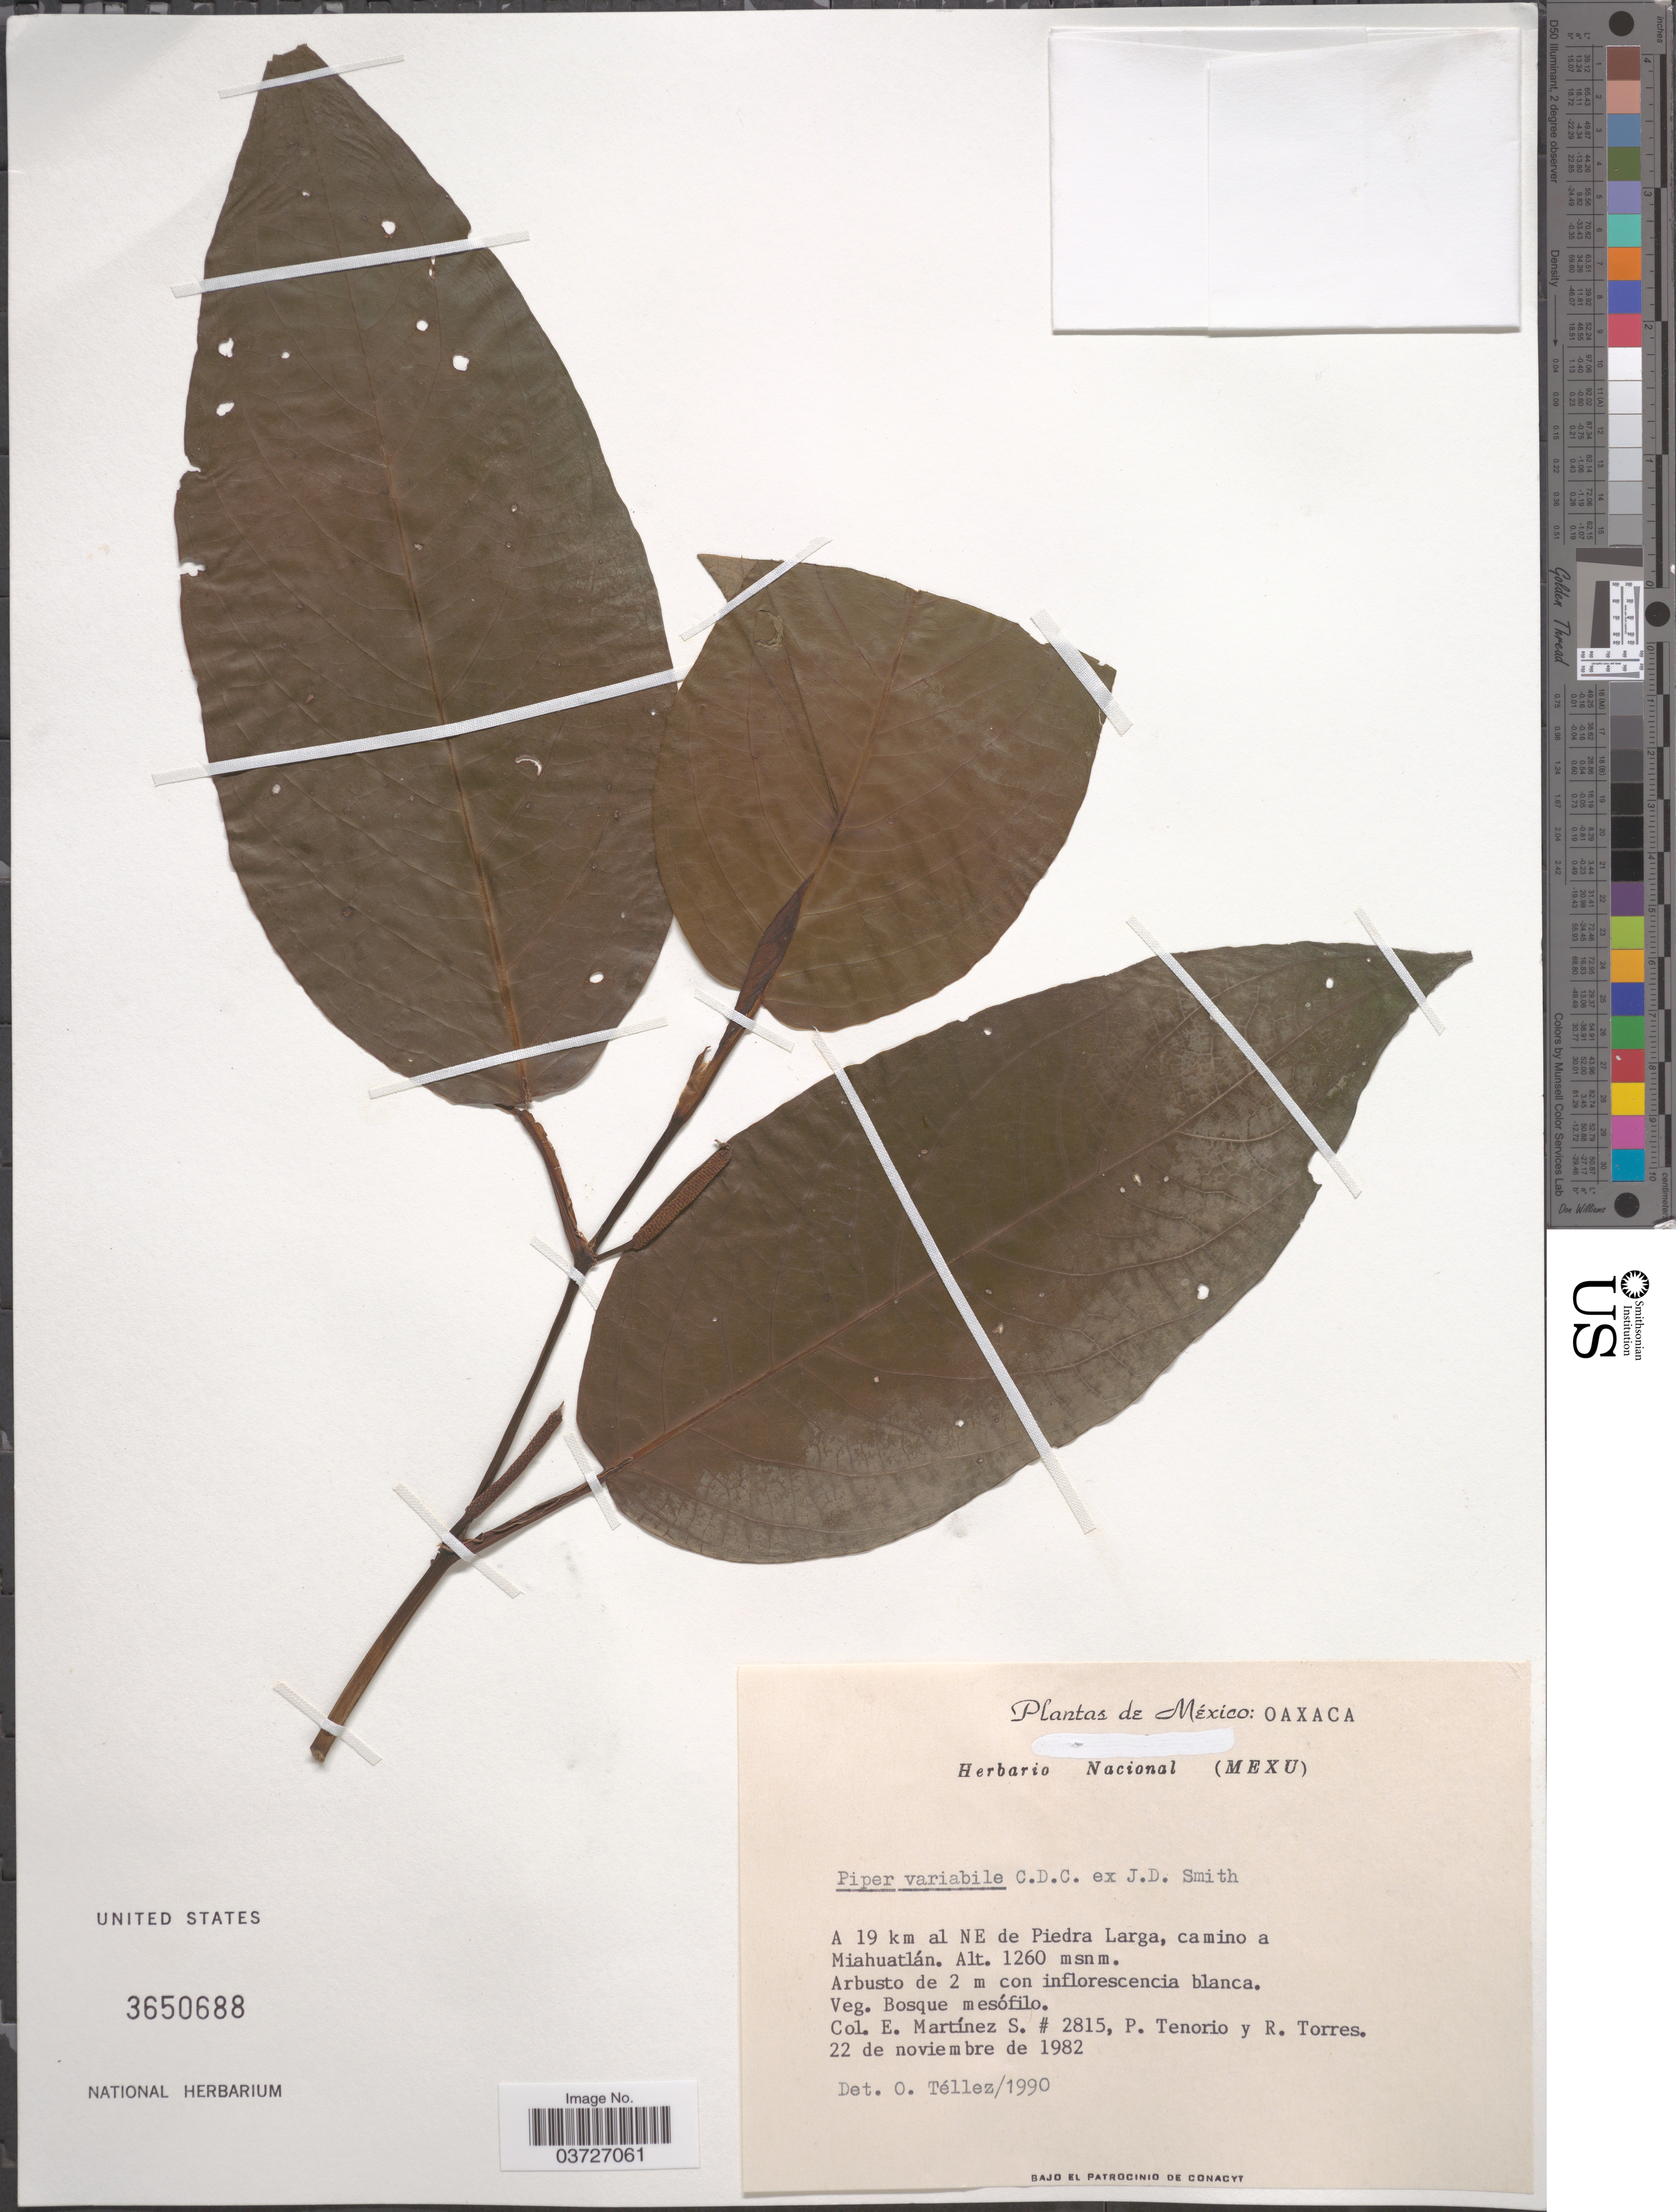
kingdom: Plantae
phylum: Tracheophyta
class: Magnoliopsida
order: Piperales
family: Piperaceae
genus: Piper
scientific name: Piper schiedeanum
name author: Steud.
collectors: E. M. Martínez S., Tenorio, P. & R. Torres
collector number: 2815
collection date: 1982-11-22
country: Mexico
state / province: Oaxaca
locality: A 19 km al NE de Piedra Larga, camino a Miahuatlán.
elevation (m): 1260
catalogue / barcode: US 3650688